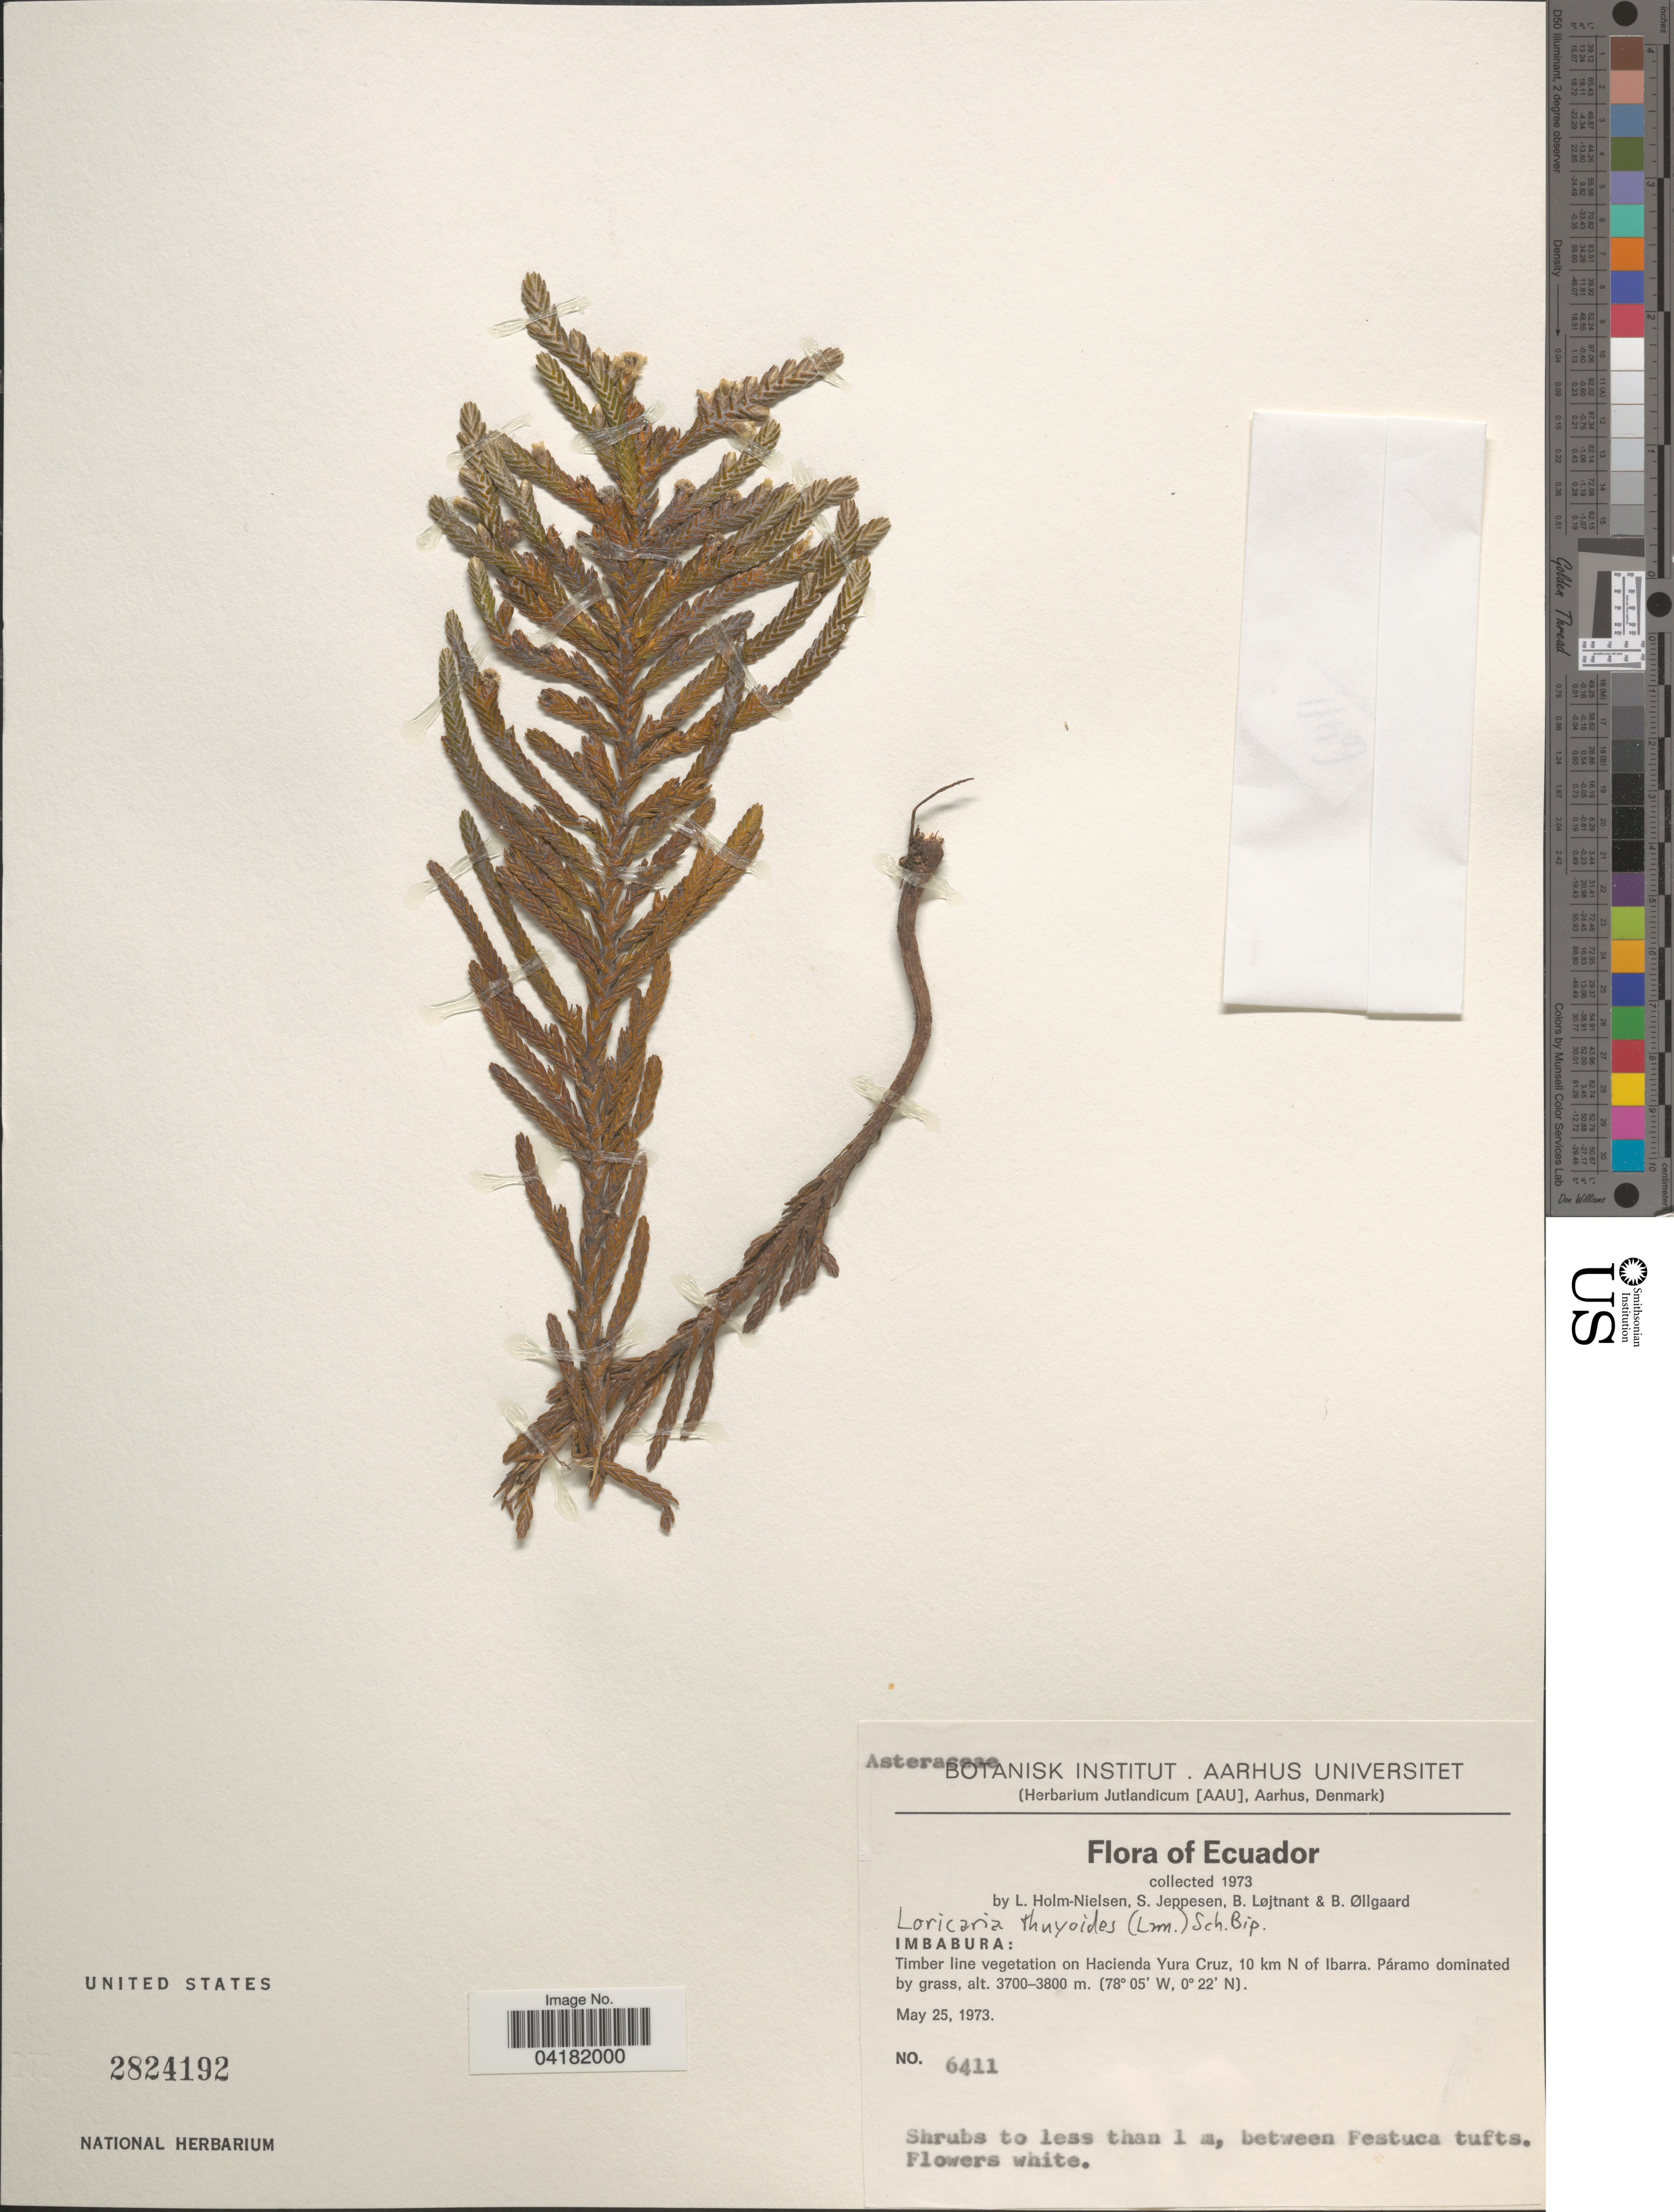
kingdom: Plantae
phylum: Tracheophyta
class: Magnoliopsida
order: Asterales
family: Asteraceae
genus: Loricaria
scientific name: Loricaria thuyoides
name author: (Lam.) Sch. Bip.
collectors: L. Holm-Nielsen, S. Jeppesen, B. Löjtnant & B. Øllgaard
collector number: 6411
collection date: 1973-05-25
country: Ecuador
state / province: Imbabura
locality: On Hacienda Yura Cruz, 10 km N of Ibarra.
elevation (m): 3700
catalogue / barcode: US 2824192